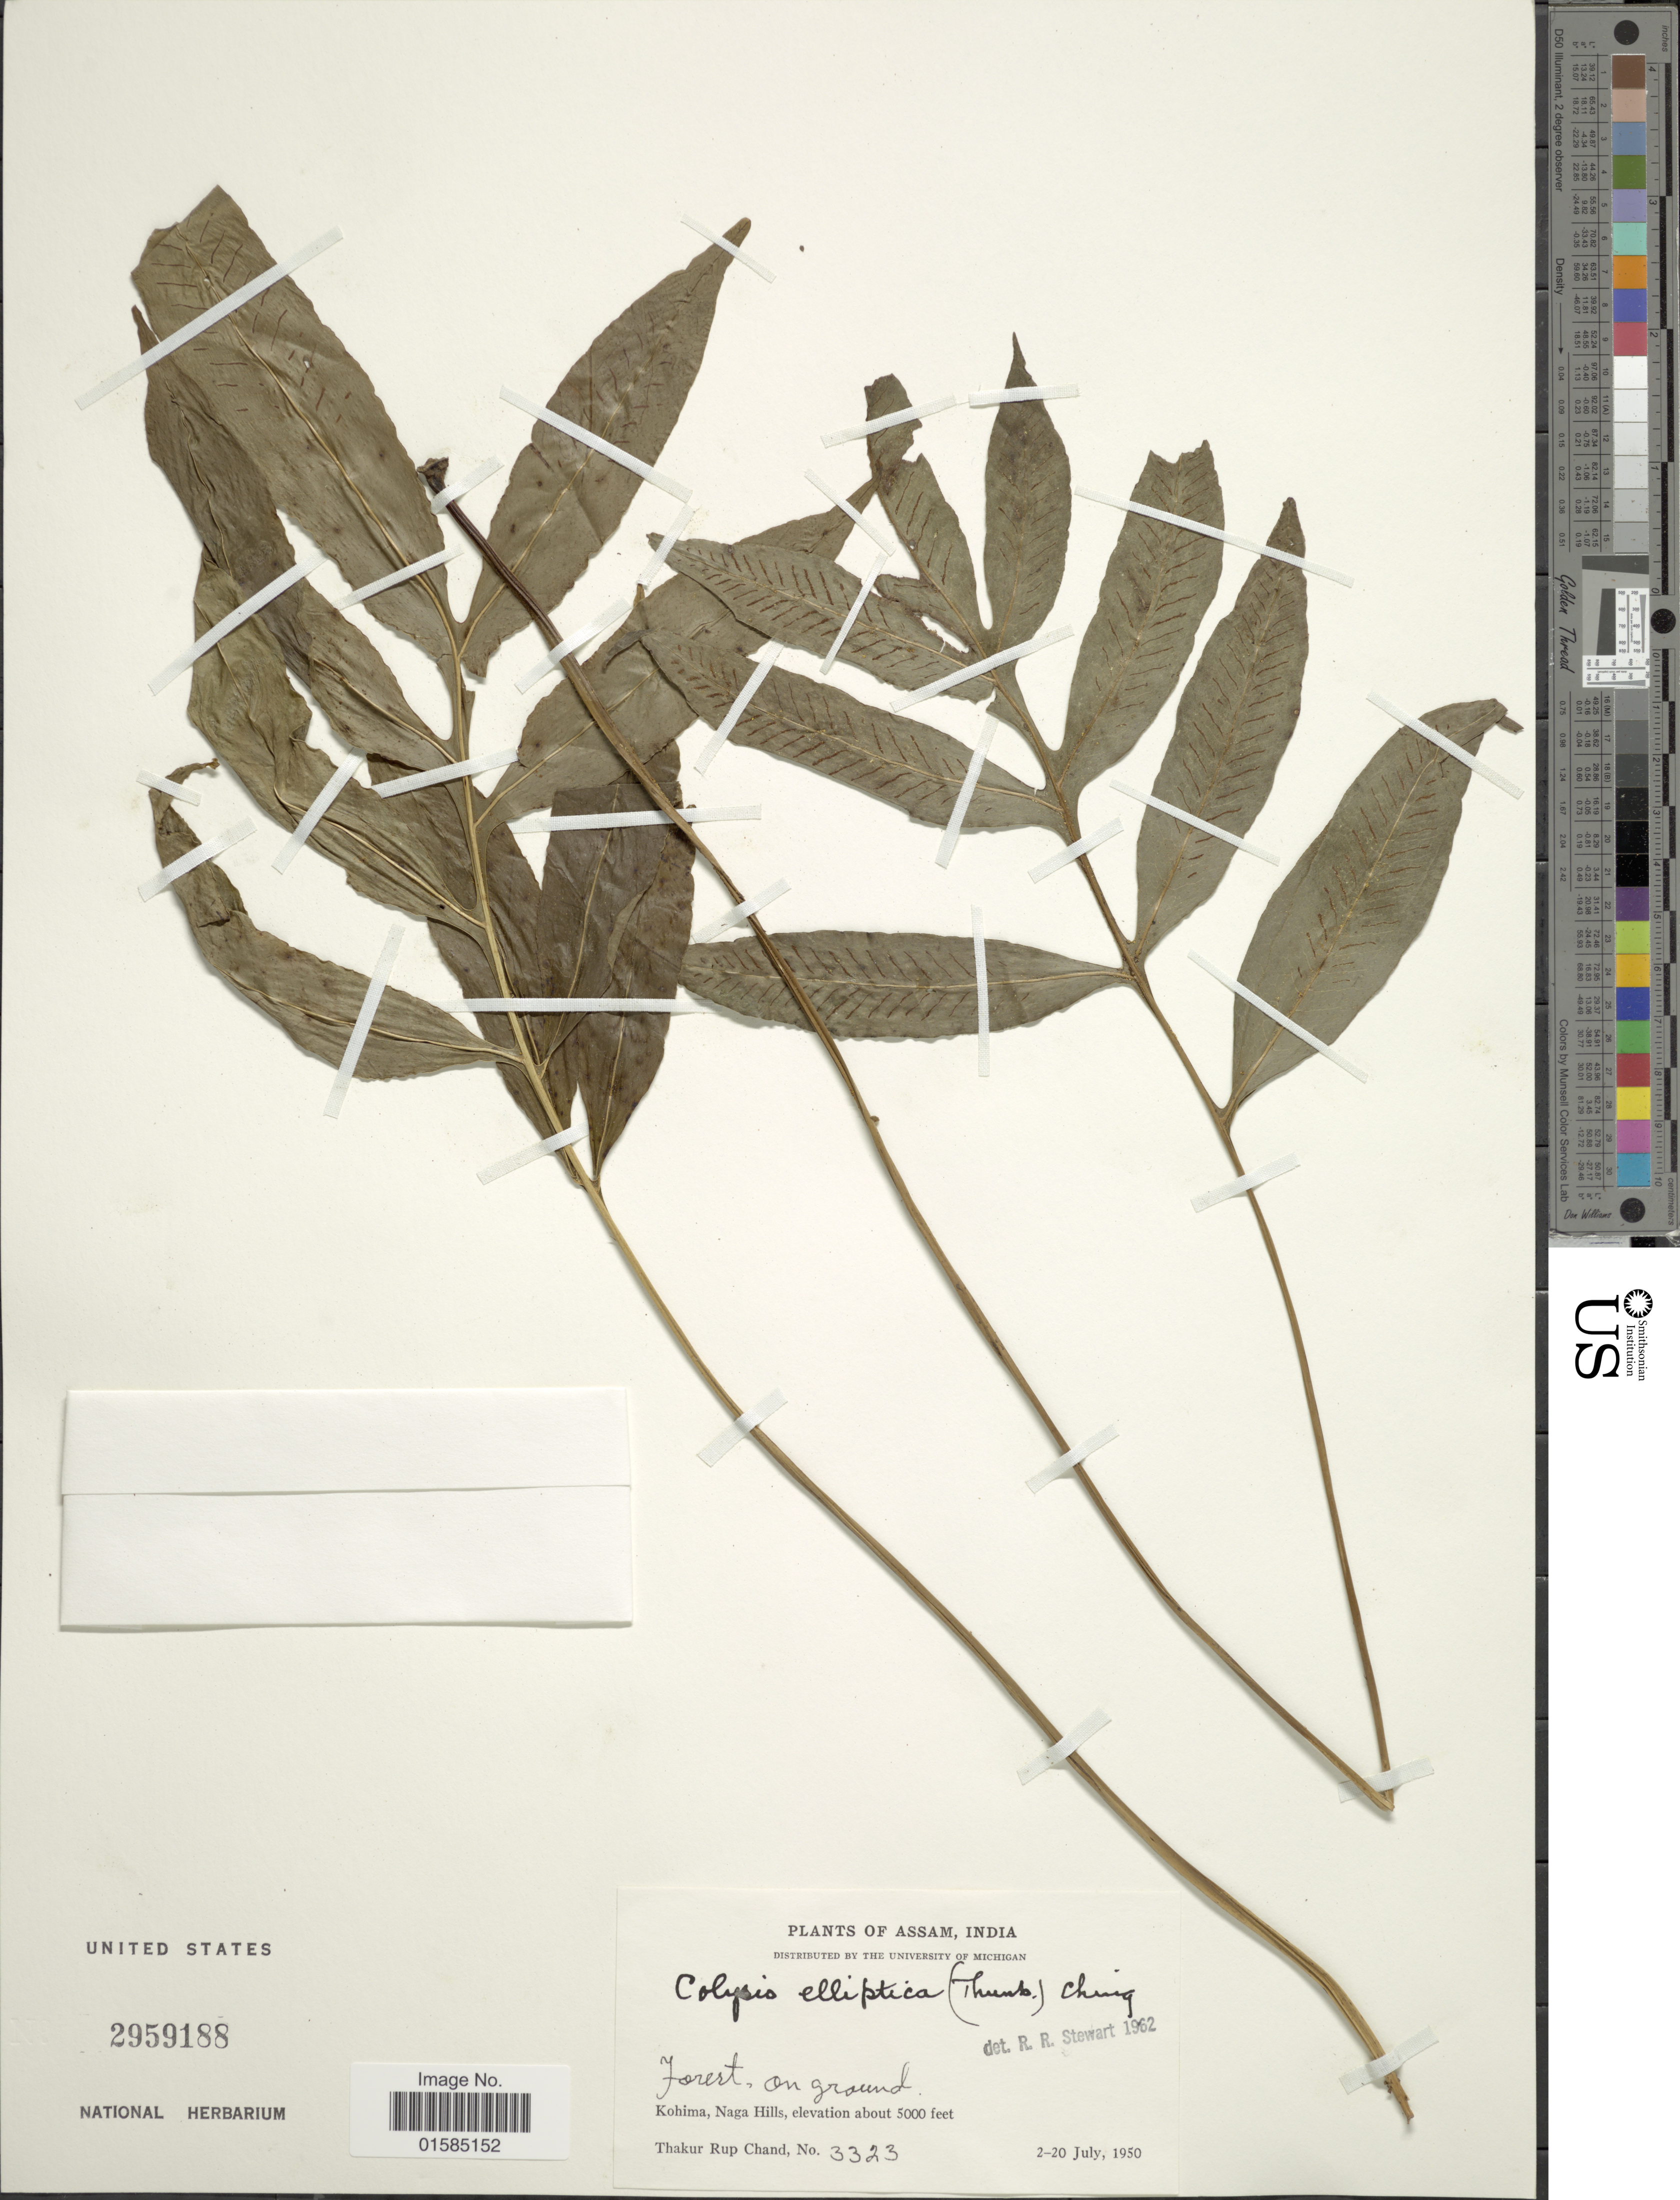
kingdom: Plantae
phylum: Tracheophyta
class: Polypodiopsida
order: Polypodiales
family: Polypodiaceae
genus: Leptochilus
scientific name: Leptochilus ellipticus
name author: (Thunb.) Noot.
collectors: T. R. Chand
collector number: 3323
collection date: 1950-07-02/1950-07-20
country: India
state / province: Nagaland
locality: Assam, India, Kohima, Naga Hills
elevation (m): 1524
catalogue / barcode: US 2959188